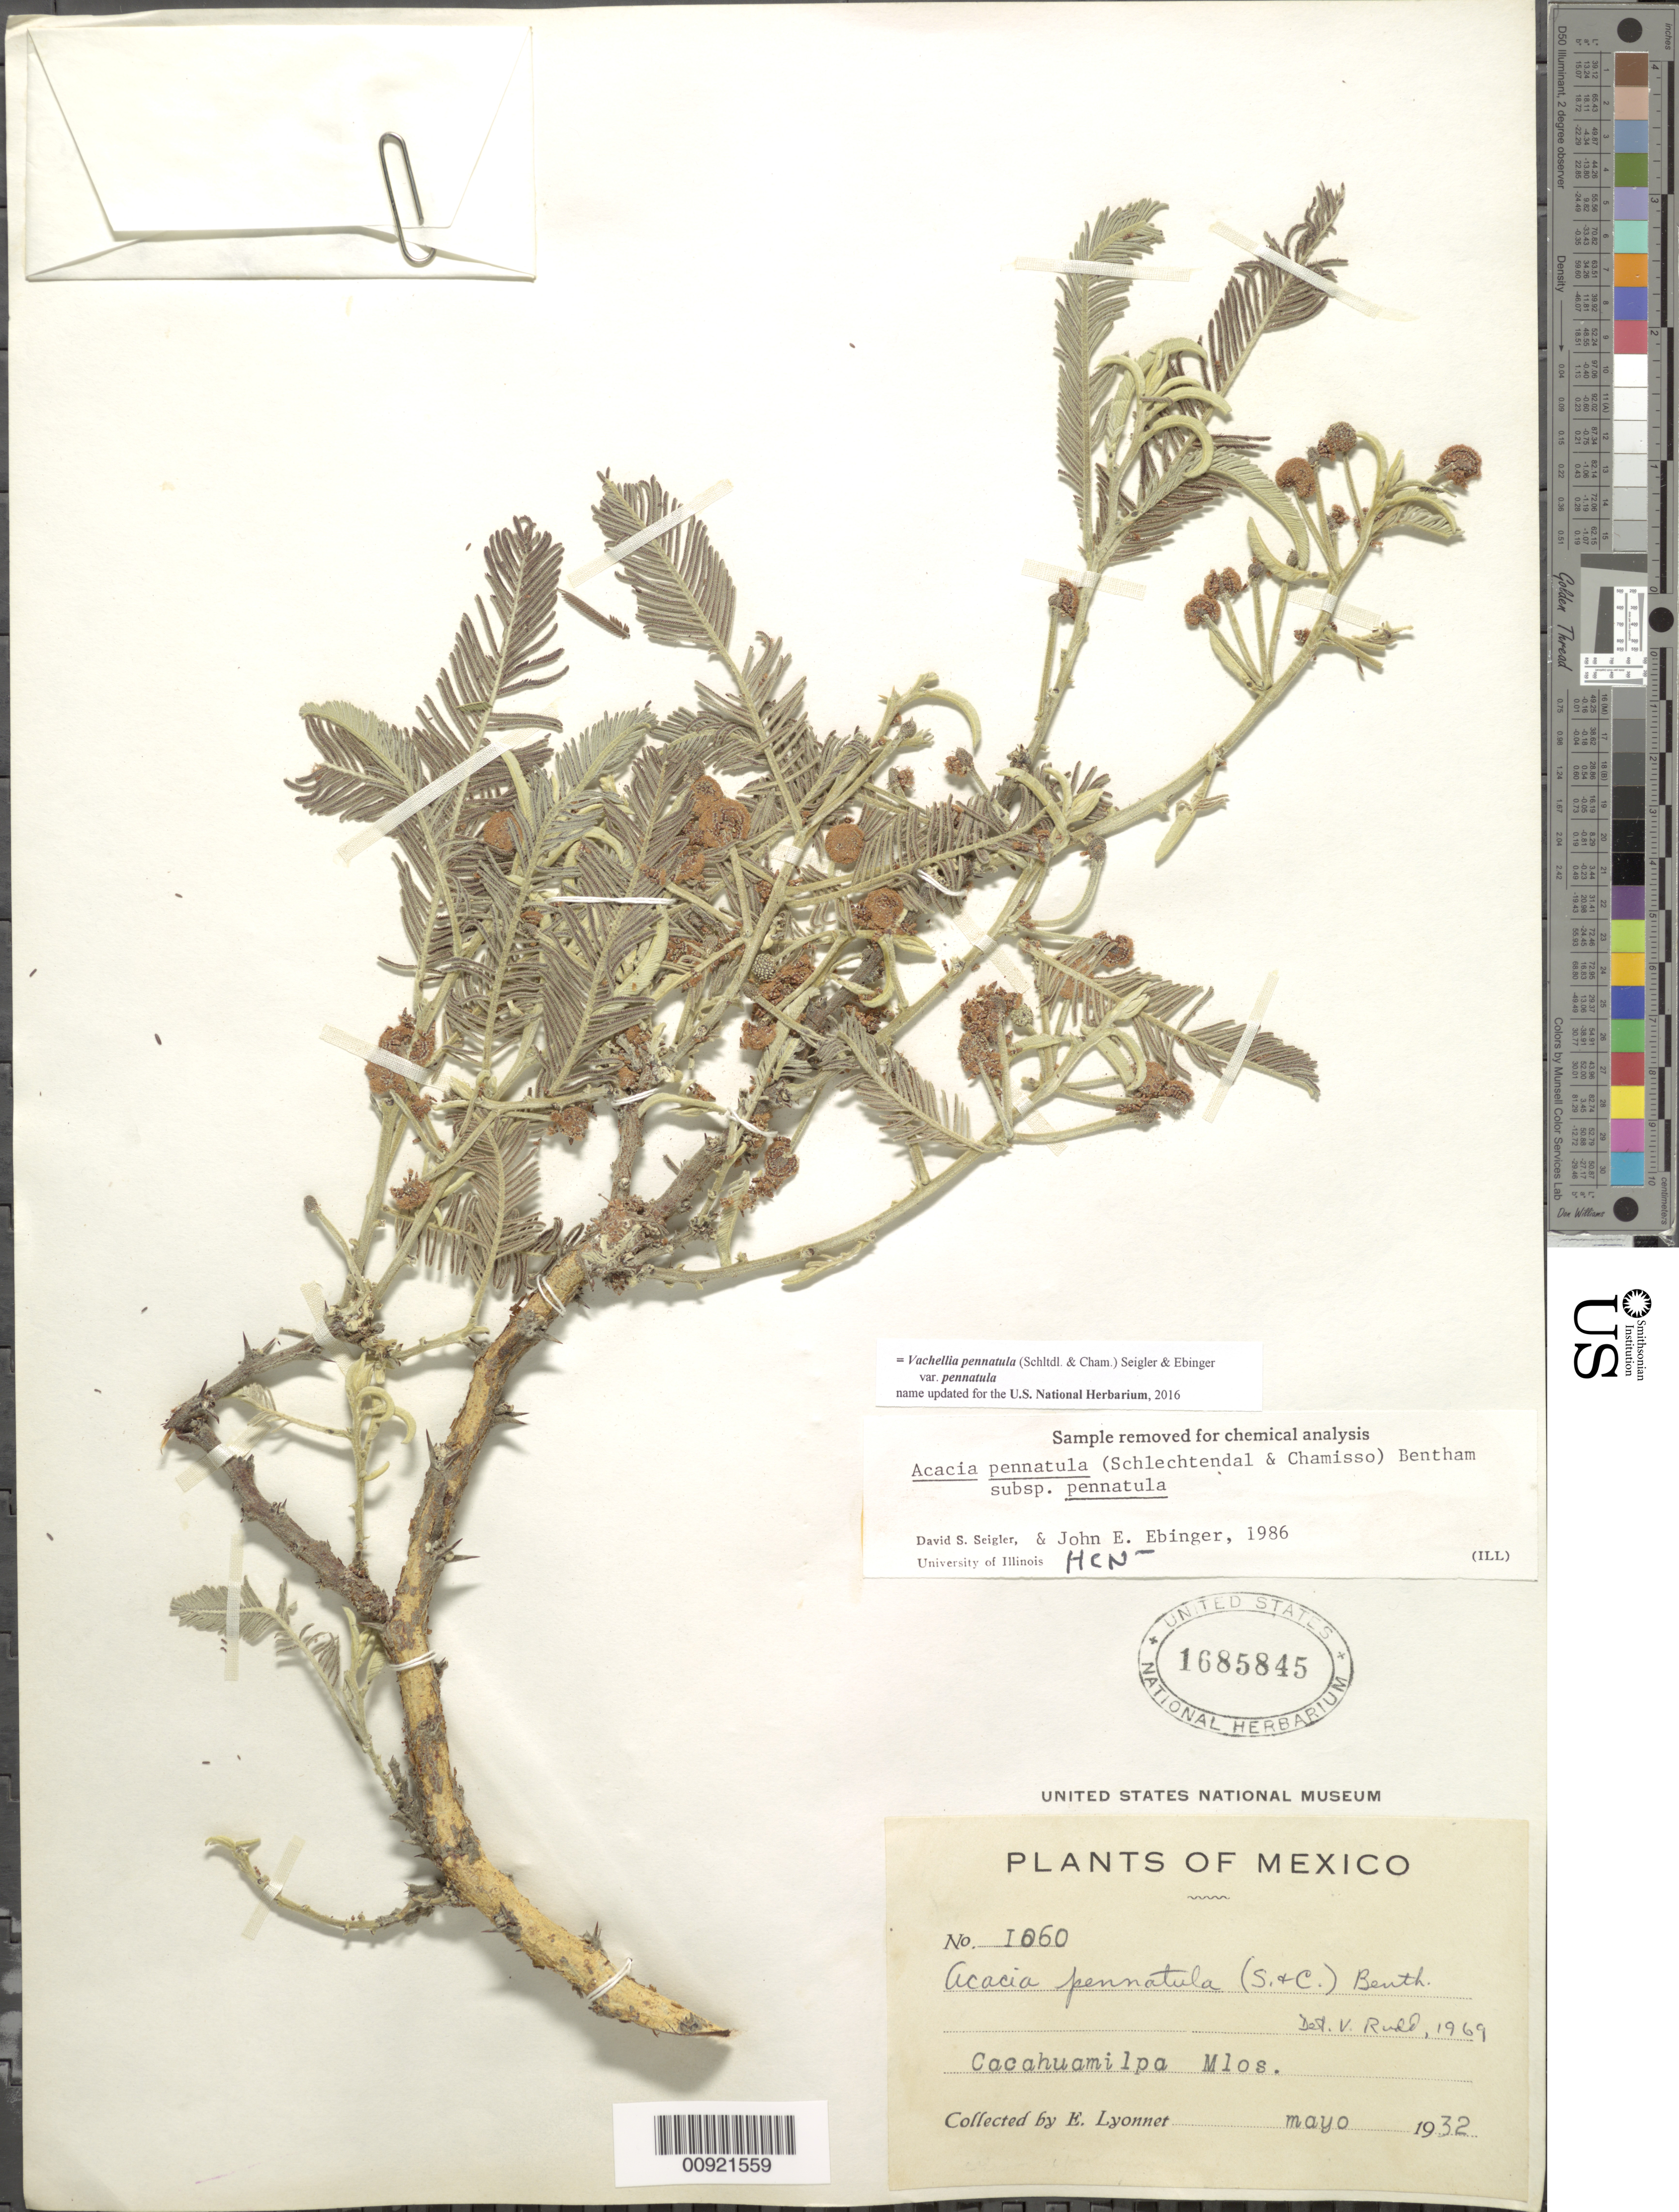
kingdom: Plantae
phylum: Tracheophyta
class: Magnoliopsida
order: Fabales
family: Fabaceae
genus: Vachellia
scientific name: Vachellia pennatula var. pennatula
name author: (Schltdl. & Cham.) Seigler & Ebinger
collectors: Bro. E. Lyonnet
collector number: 1060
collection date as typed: May 1932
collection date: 1932-05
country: Mexico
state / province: Morelos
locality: Cacahuamilpa, Morelos.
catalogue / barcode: US 1685845